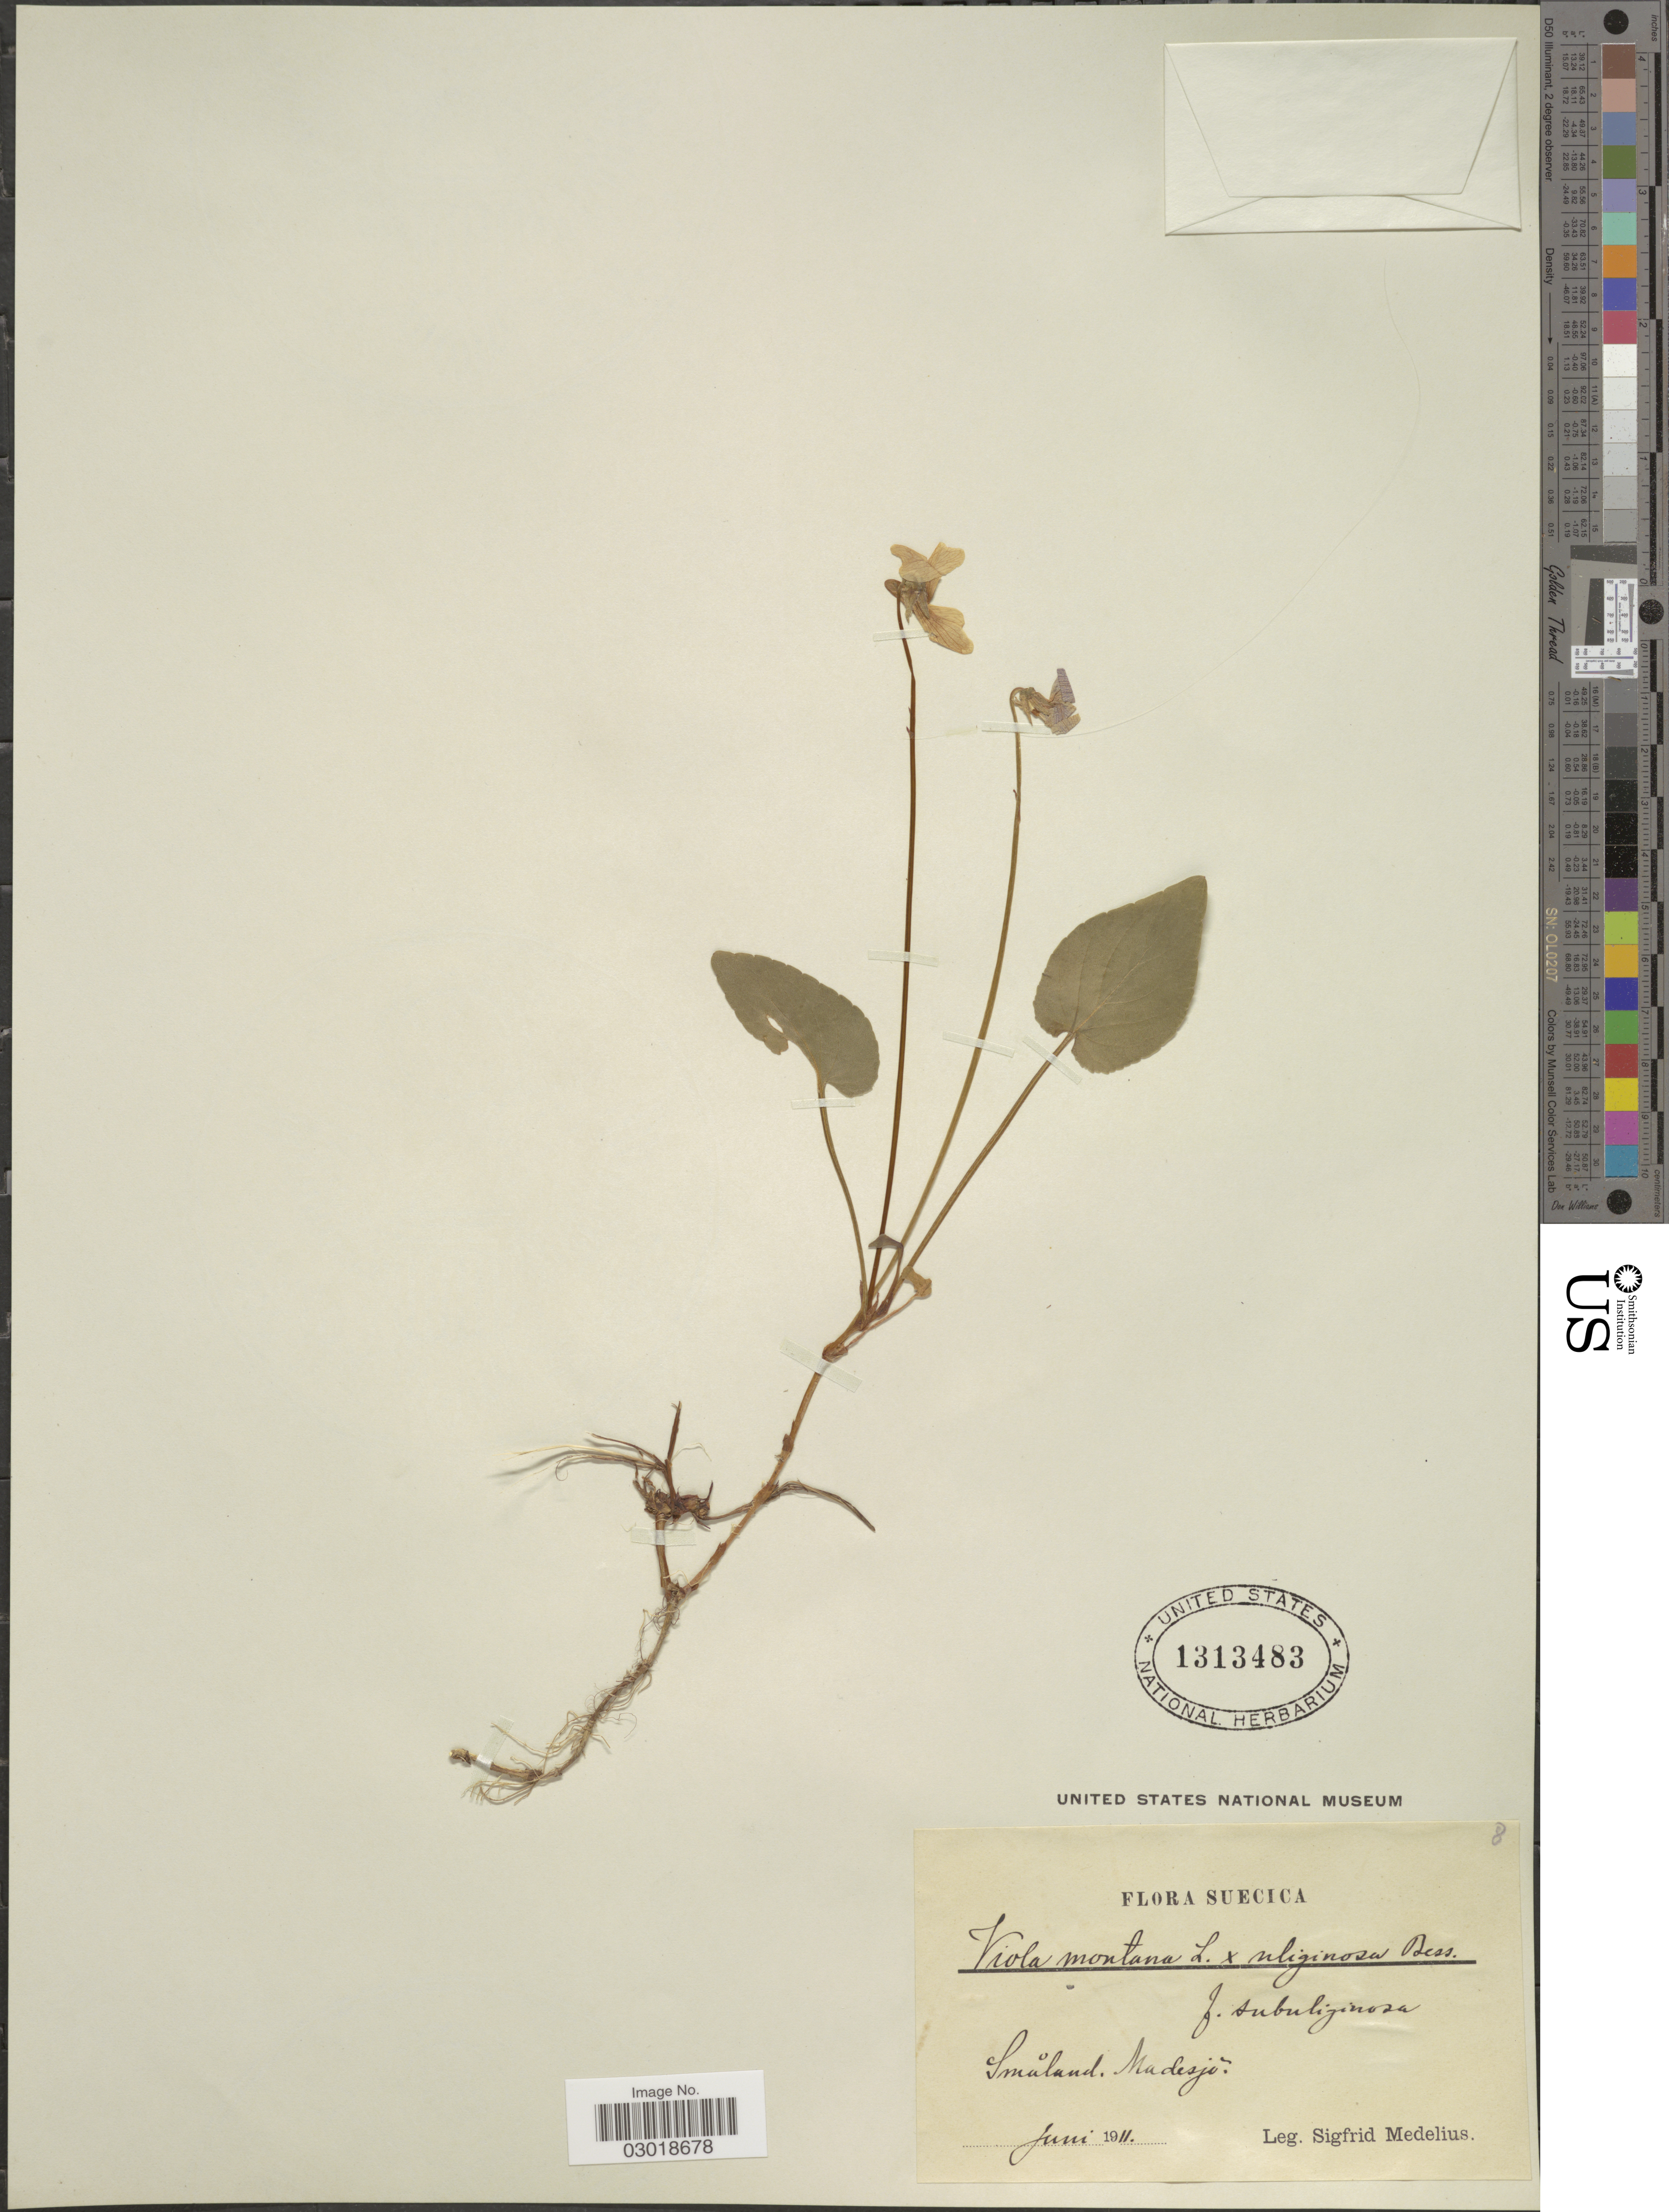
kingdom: Plantae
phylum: Tracheophyta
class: Magnoliopsida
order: Malpighiales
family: Violaceae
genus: Viola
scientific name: Viola montana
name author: L.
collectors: S. Medelius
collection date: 1911-06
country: Sweden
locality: Suecica: Smaland: Madesjo.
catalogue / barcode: US 1313483